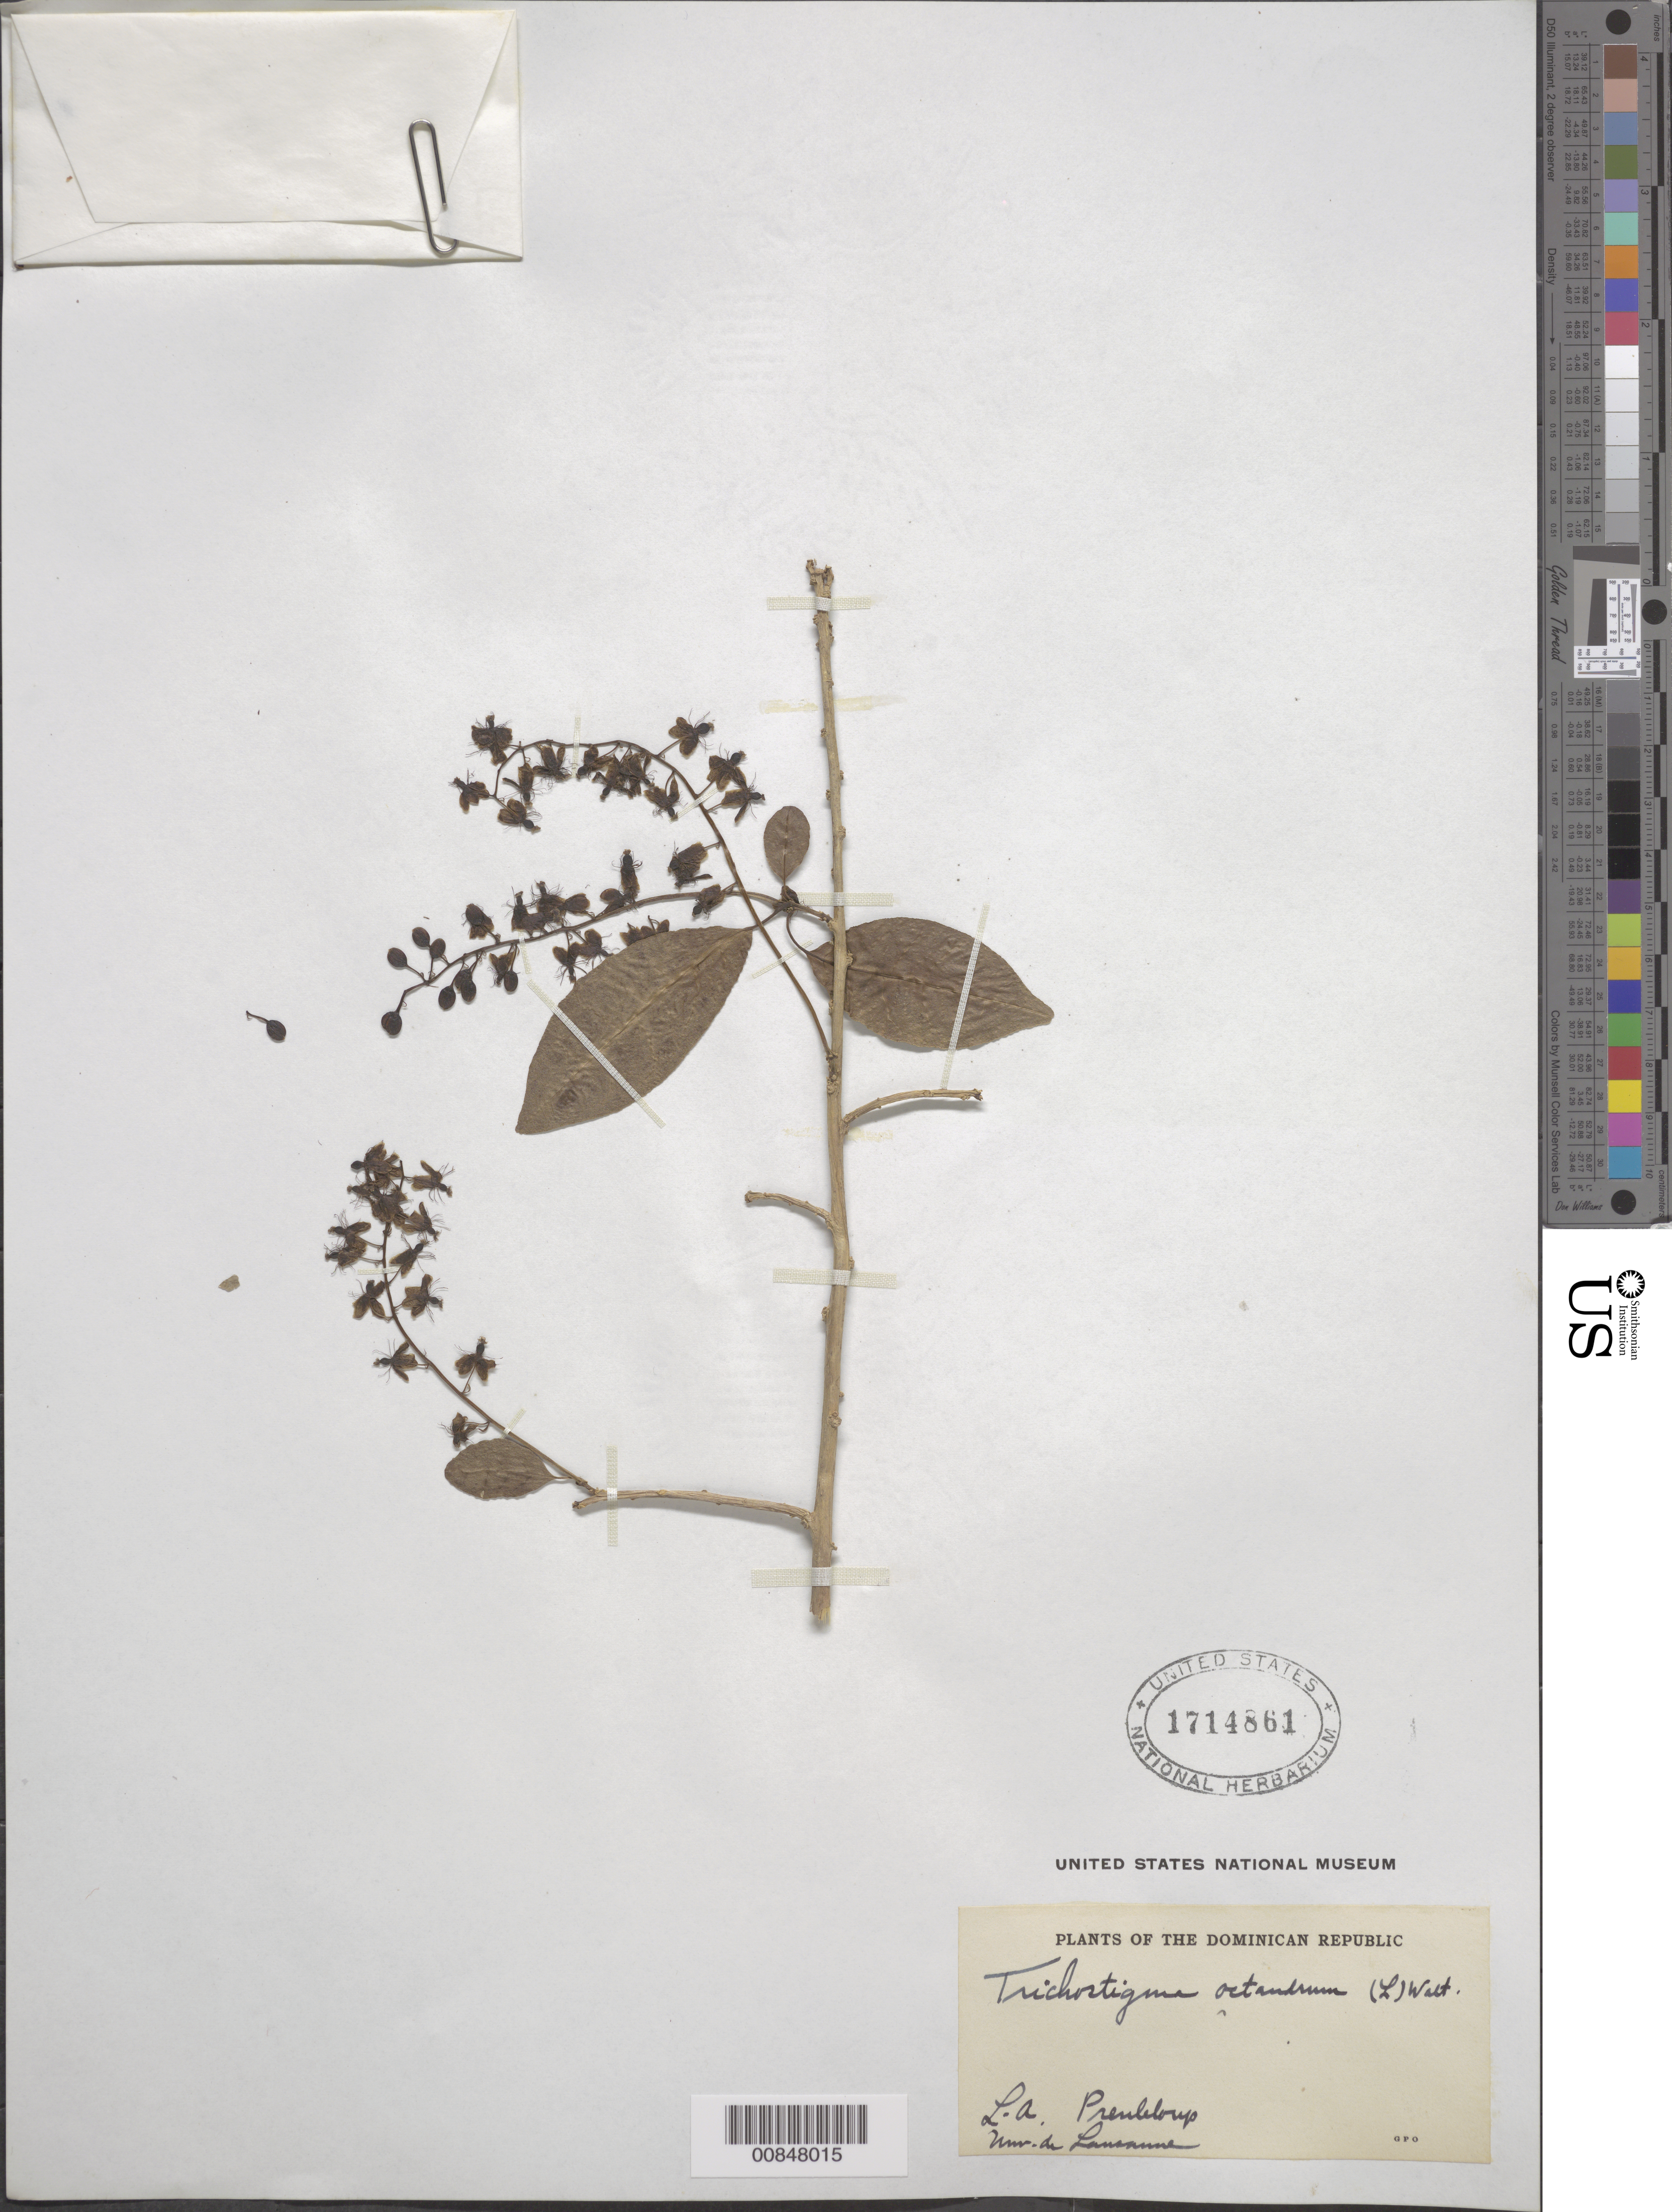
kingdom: Plantae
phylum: Tracheophyta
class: Magnoliopsida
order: Caryophyllales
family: Phytolaccaceae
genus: Trichostigma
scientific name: Trichostigma octandrum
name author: (L.) H. Walter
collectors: L. Prenleloup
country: Dominican Republic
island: Hispaniola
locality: Dominican Republic.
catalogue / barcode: US 1714861